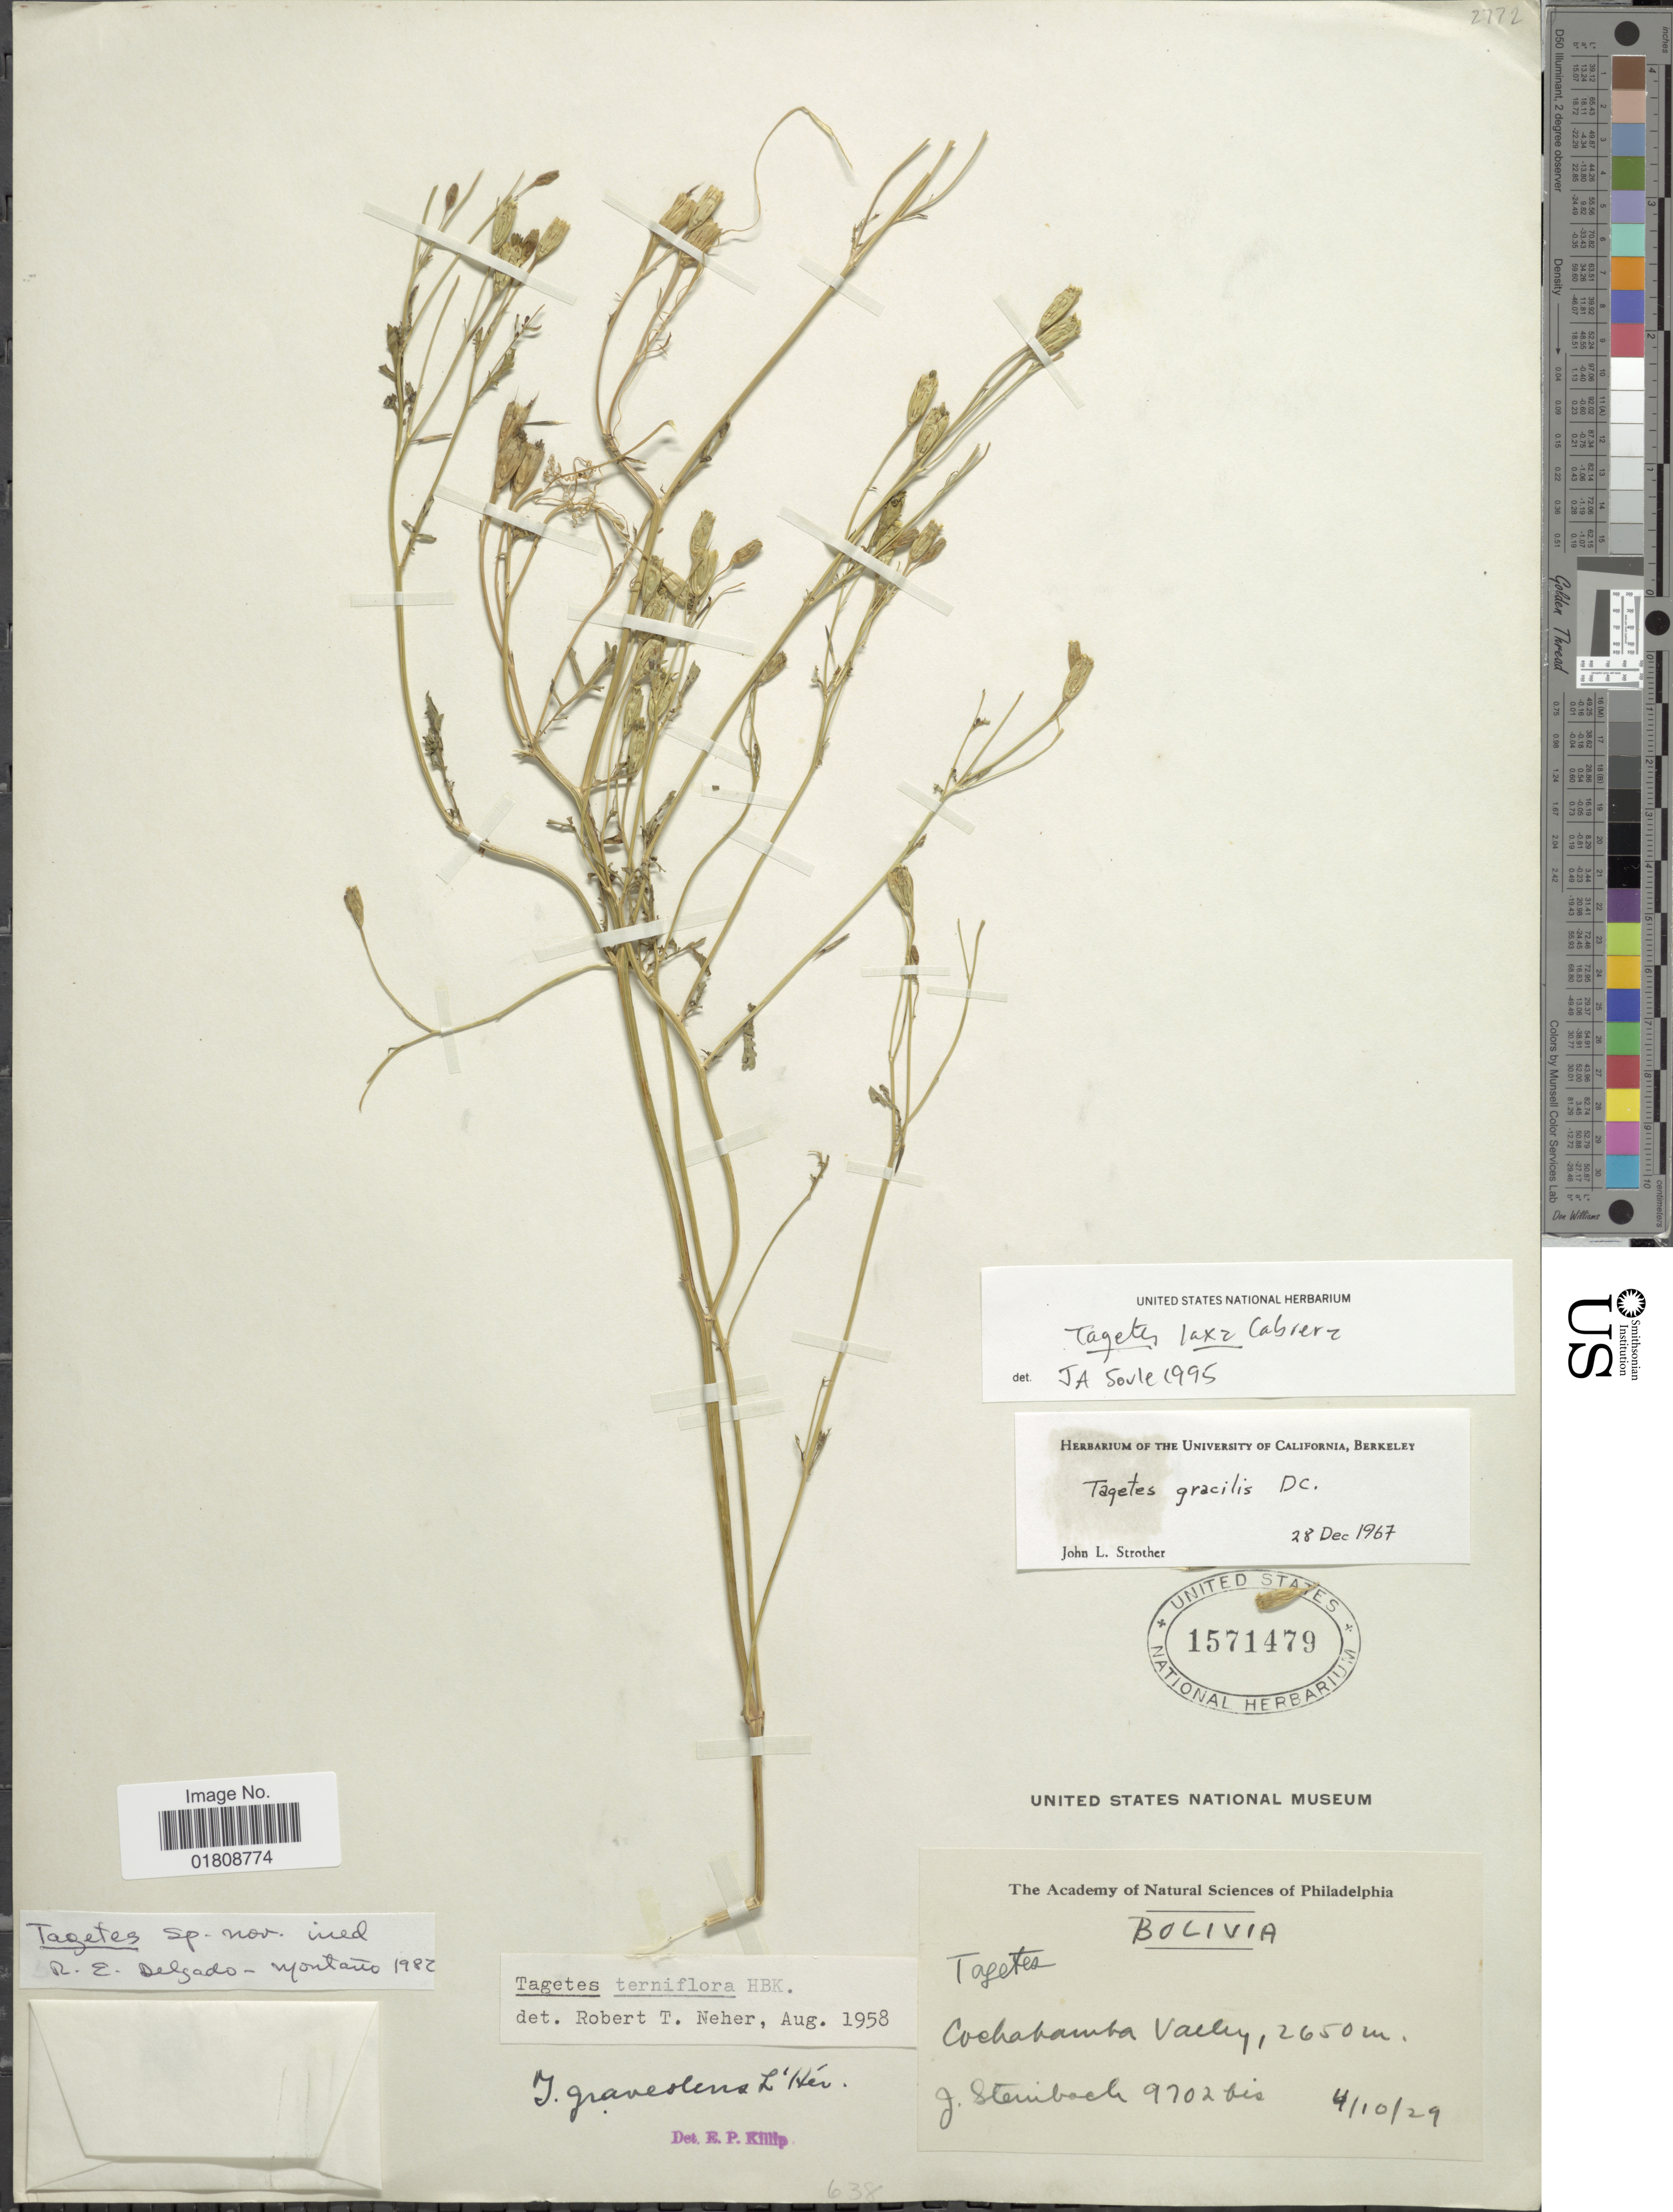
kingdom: Plantae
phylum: Tracheophyta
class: Magnoliopsida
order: Asterales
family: Asteraceae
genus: Tagetes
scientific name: Tagetes laxa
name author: Caberra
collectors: J. Steinbach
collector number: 9702bis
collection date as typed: Transcribed d/m/y: 4/10/29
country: Bolivia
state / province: Cochabamba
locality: Cochabamba Valley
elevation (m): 2650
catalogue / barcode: US 1571479